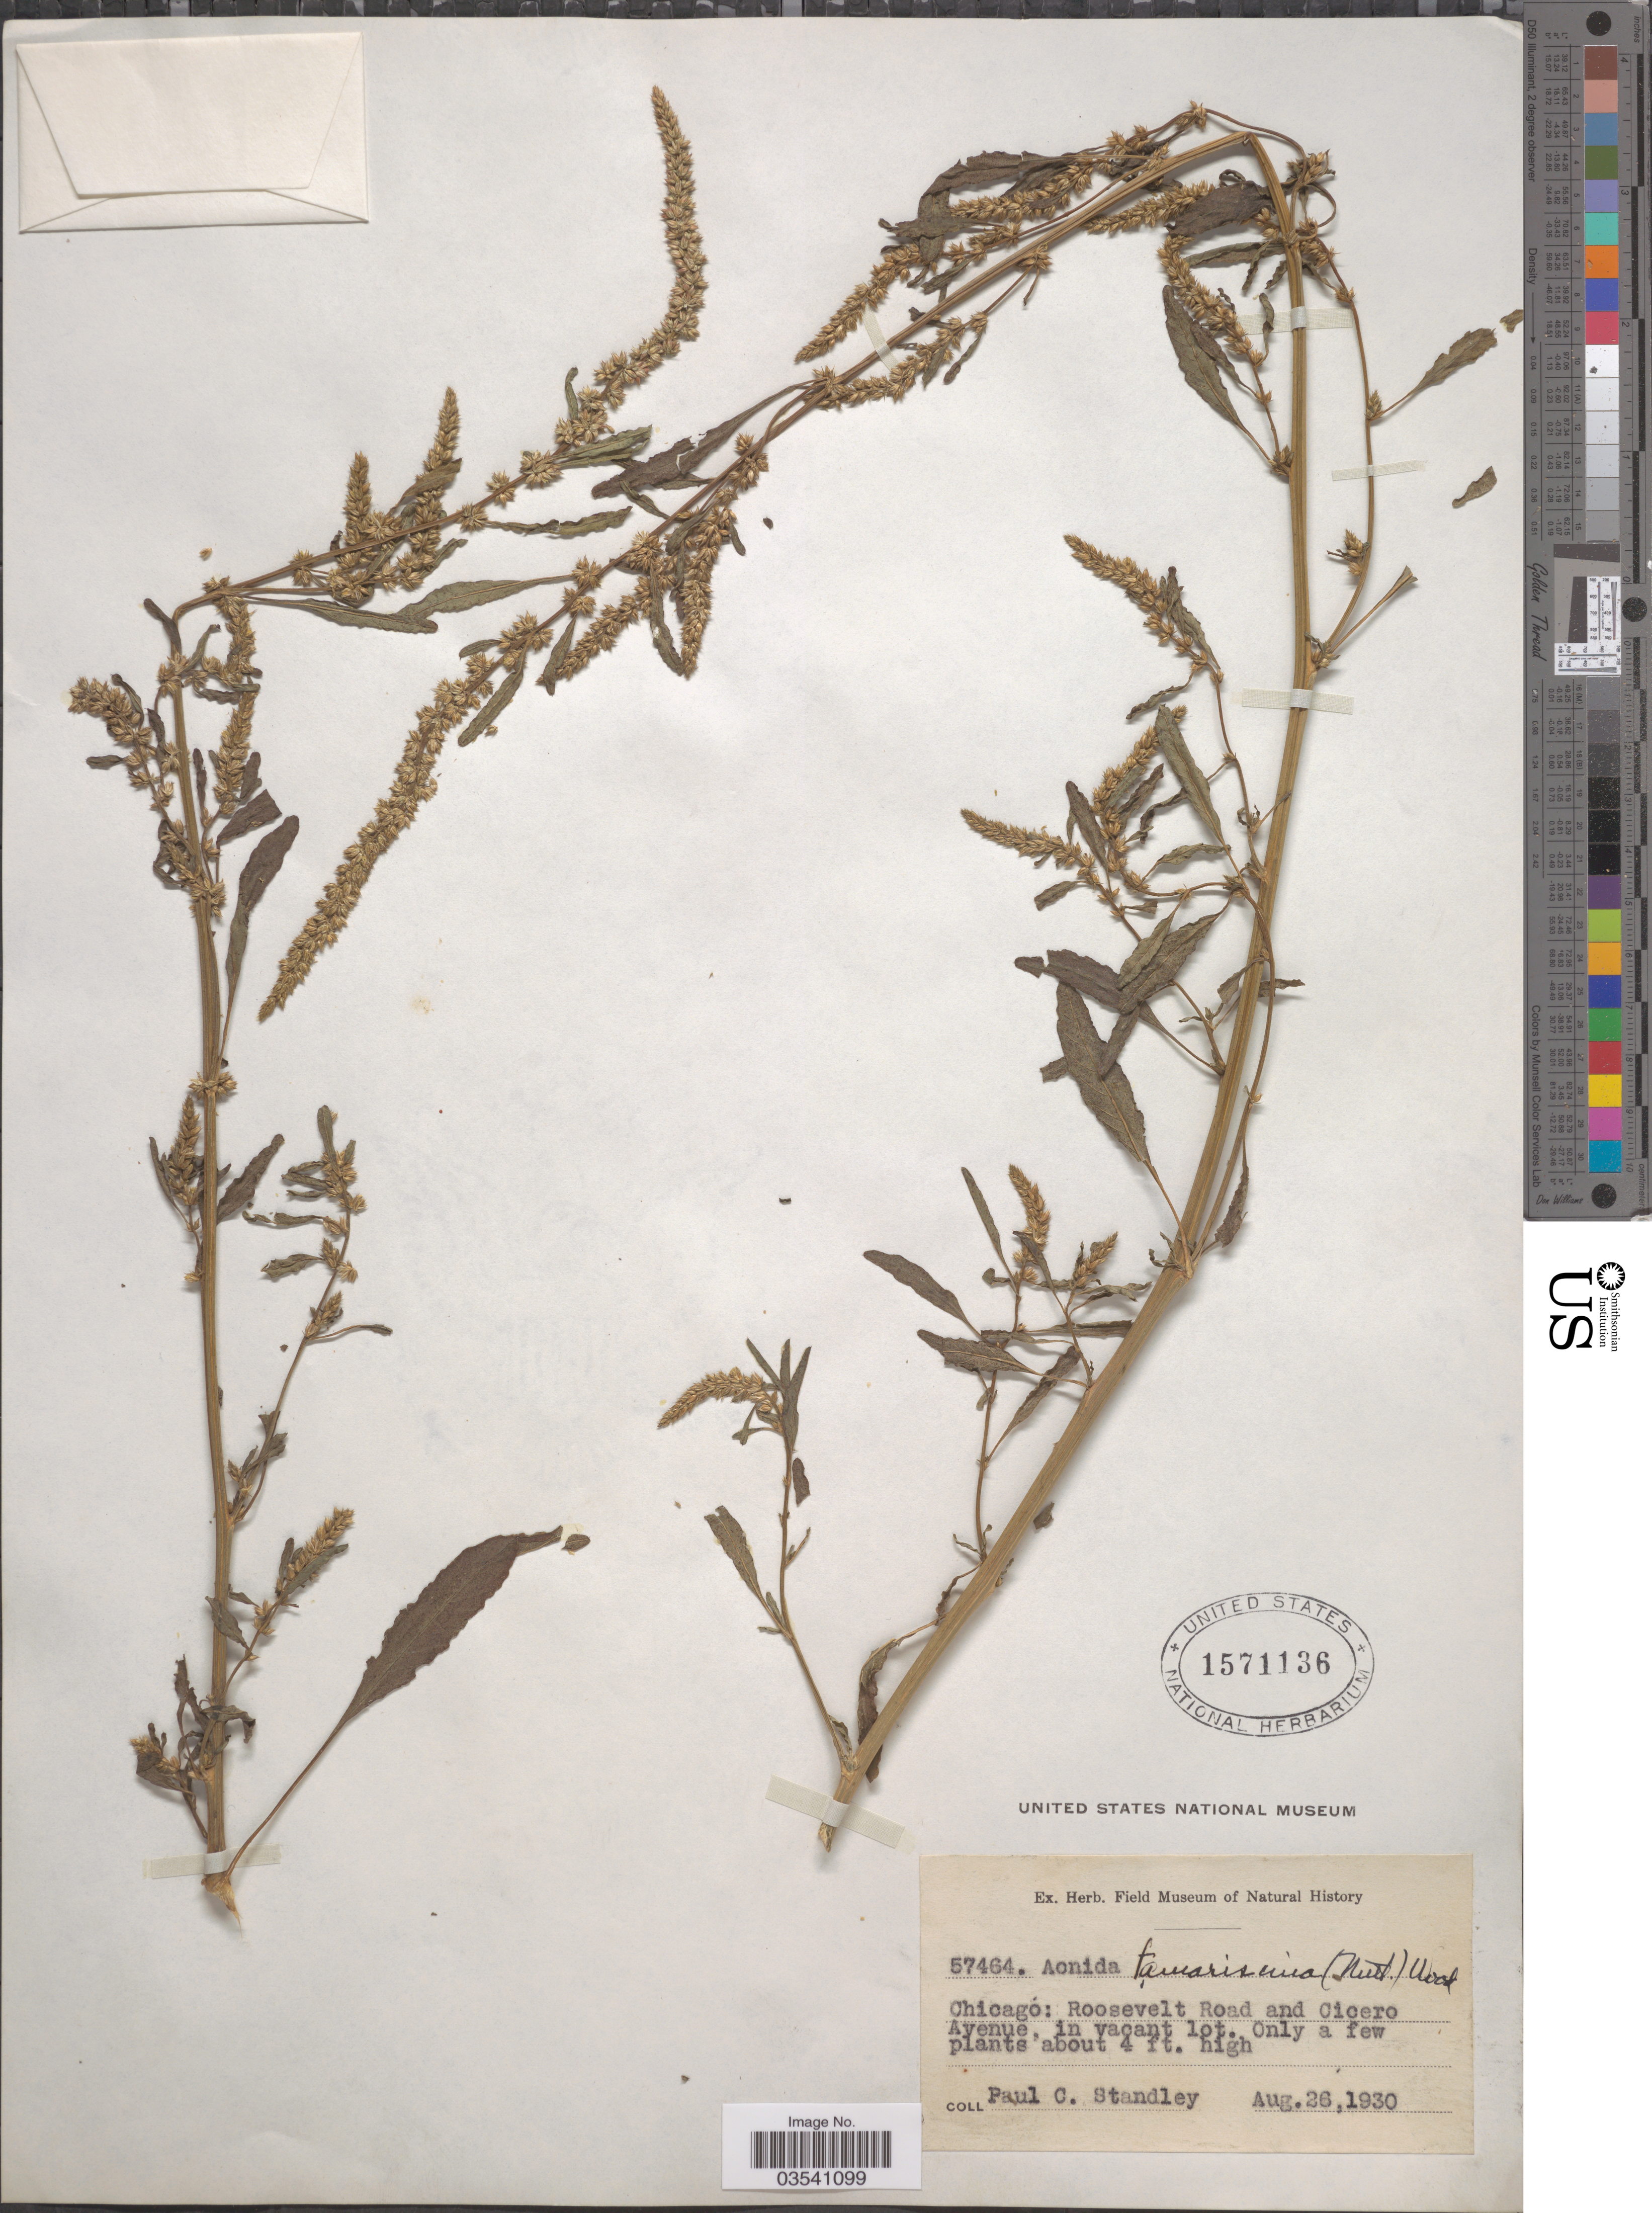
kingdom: Plantae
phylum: Tracheophyta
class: Magnoliopsida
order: Caryophyllales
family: Amaranthaceae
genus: Amaranthus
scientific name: Amaranthus tamariscinus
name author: Nutt.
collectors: P. C. Standley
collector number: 57464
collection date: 1930-08-26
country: United States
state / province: Illinois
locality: Chicago: Roosevelt Road and Cicero Avenue, in vacant lot.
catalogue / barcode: US 1571136